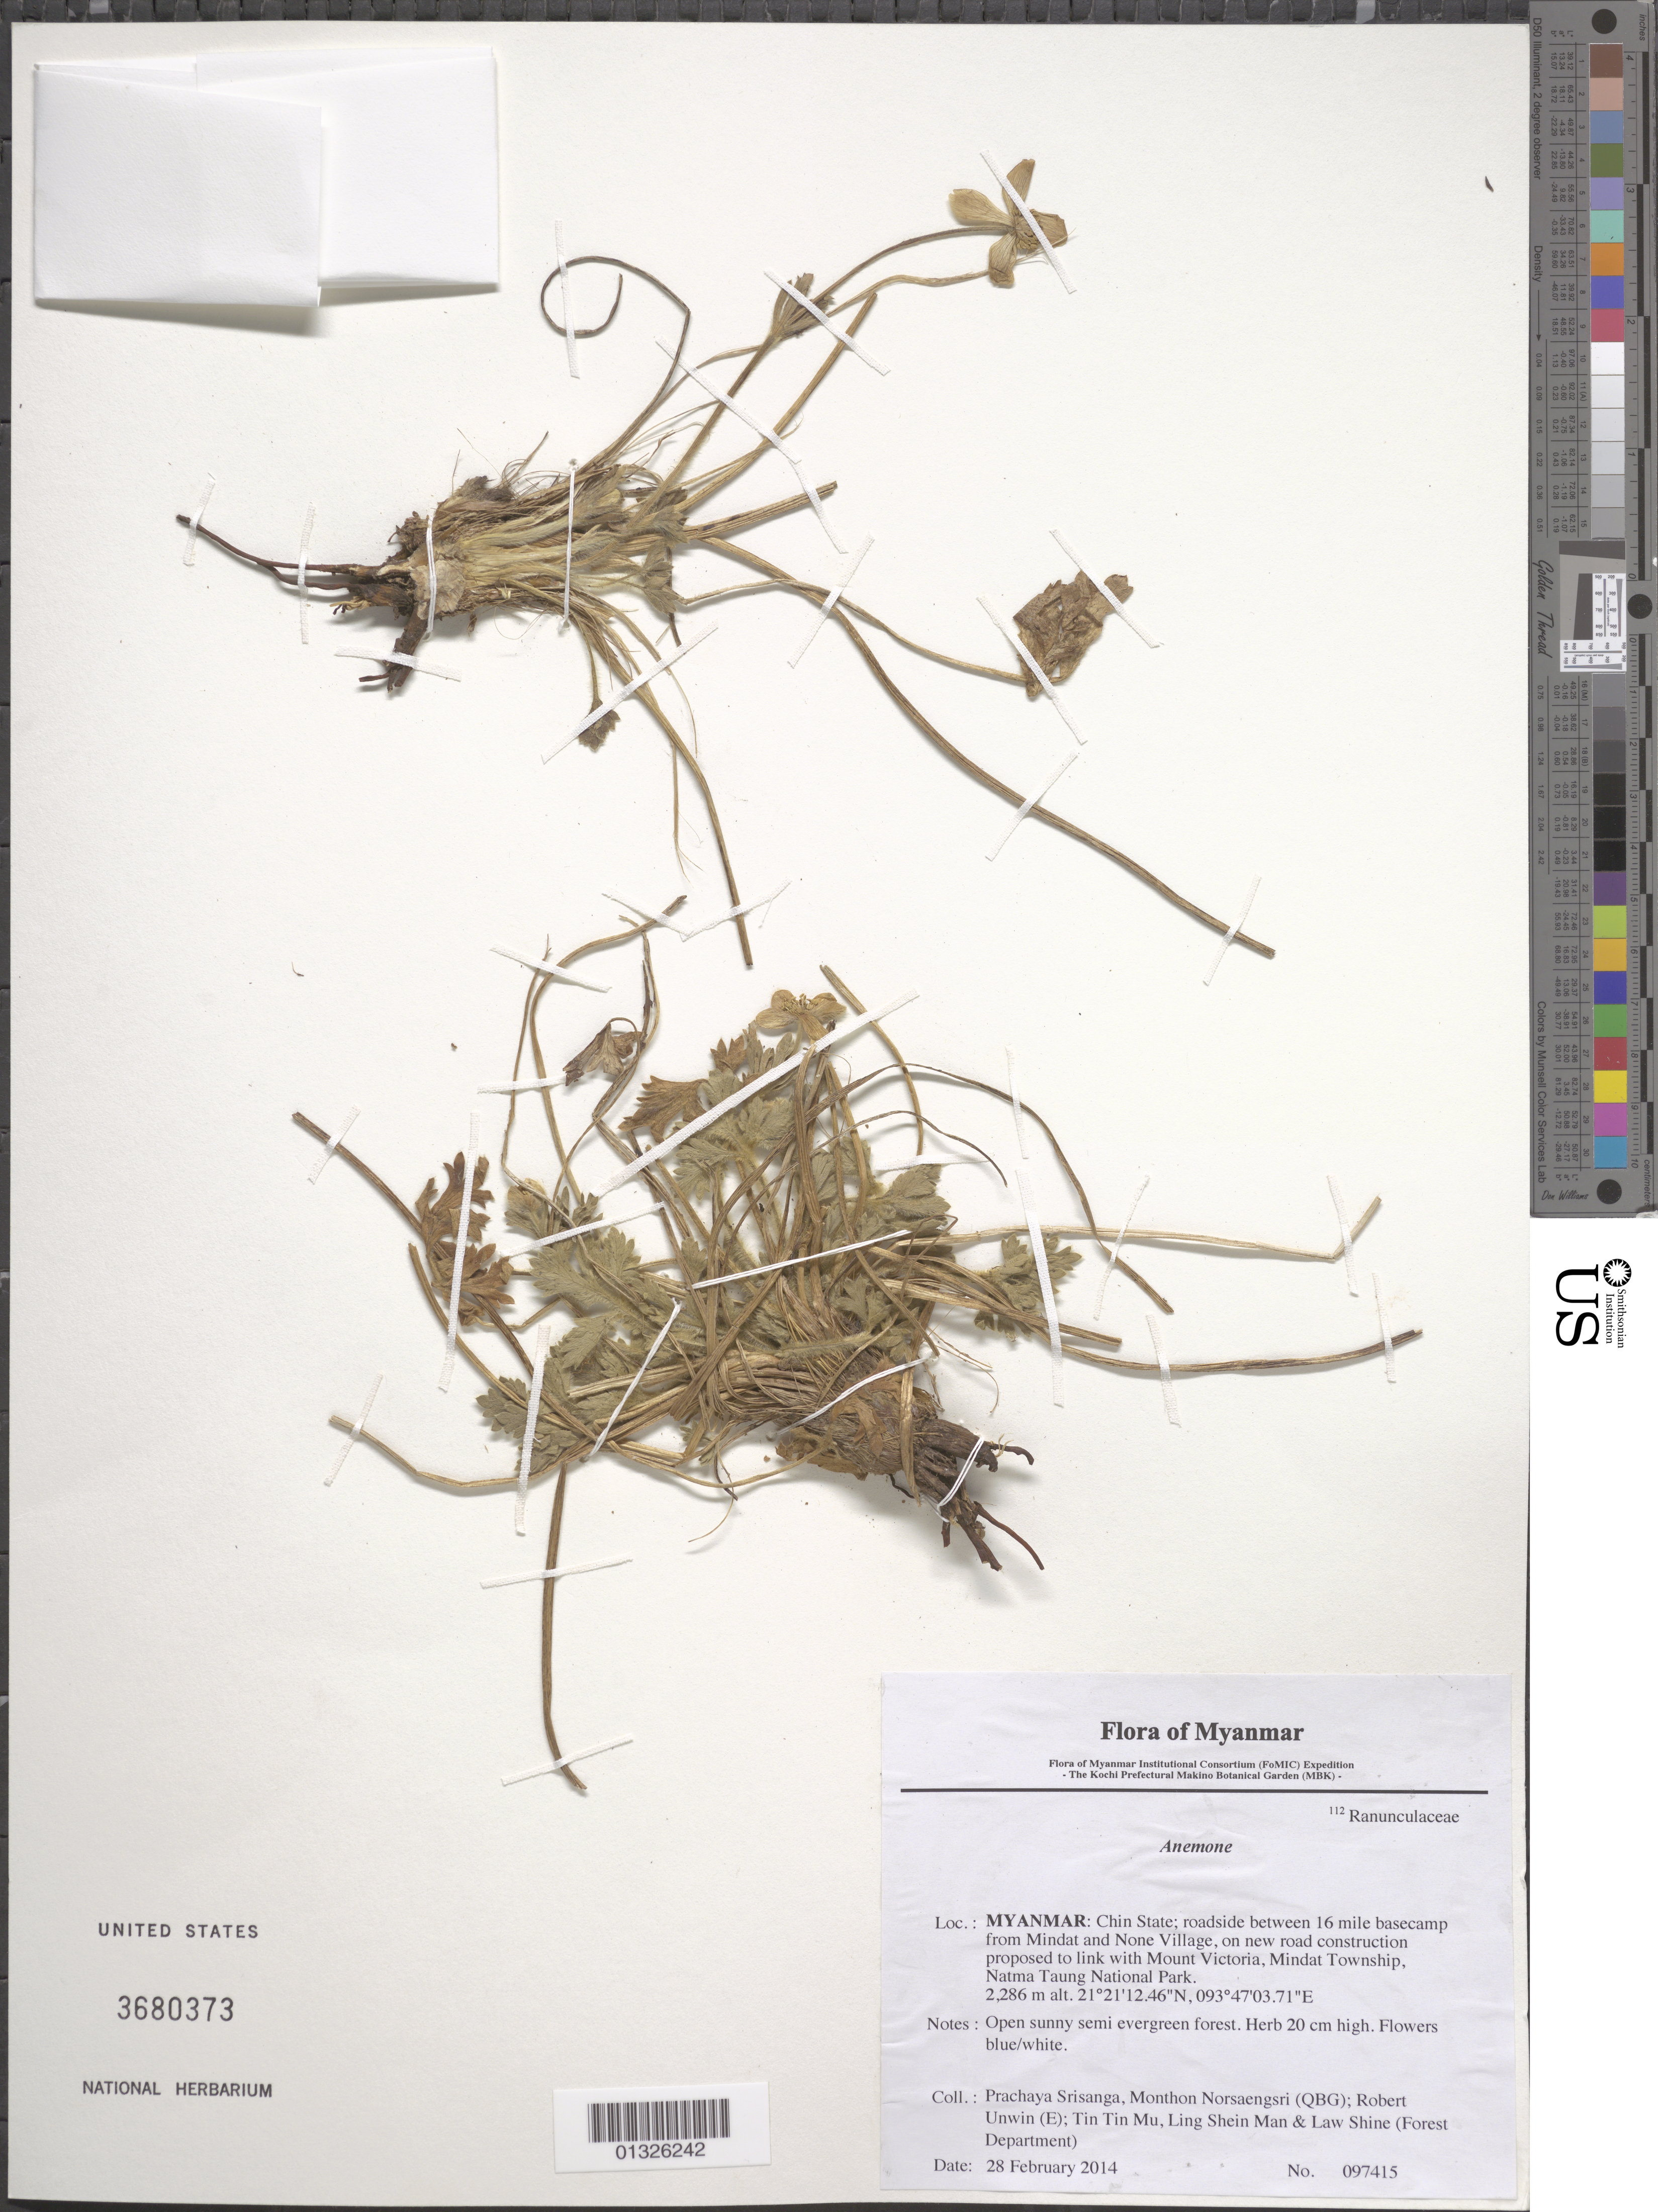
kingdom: Plantae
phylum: Tracheophyta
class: Magnoliopsida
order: Ranunculales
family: Ranunculaceae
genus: Anemone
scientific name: Anemone sp.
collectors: P. Srisanga, M. Norsaengsri, R. Unwin, Tin Tin Mu, Ling Shein Man & L. Shine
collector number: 97415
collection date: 2014-02-28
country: Myanmar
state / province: Chin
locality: Roadside between 16 mile basecamp from Mindat and None Village, on new road construction proposed to link with Mount Victoria, Mindat Township, Natma Taung National Park.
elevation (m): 2286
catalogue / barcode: US 3680373